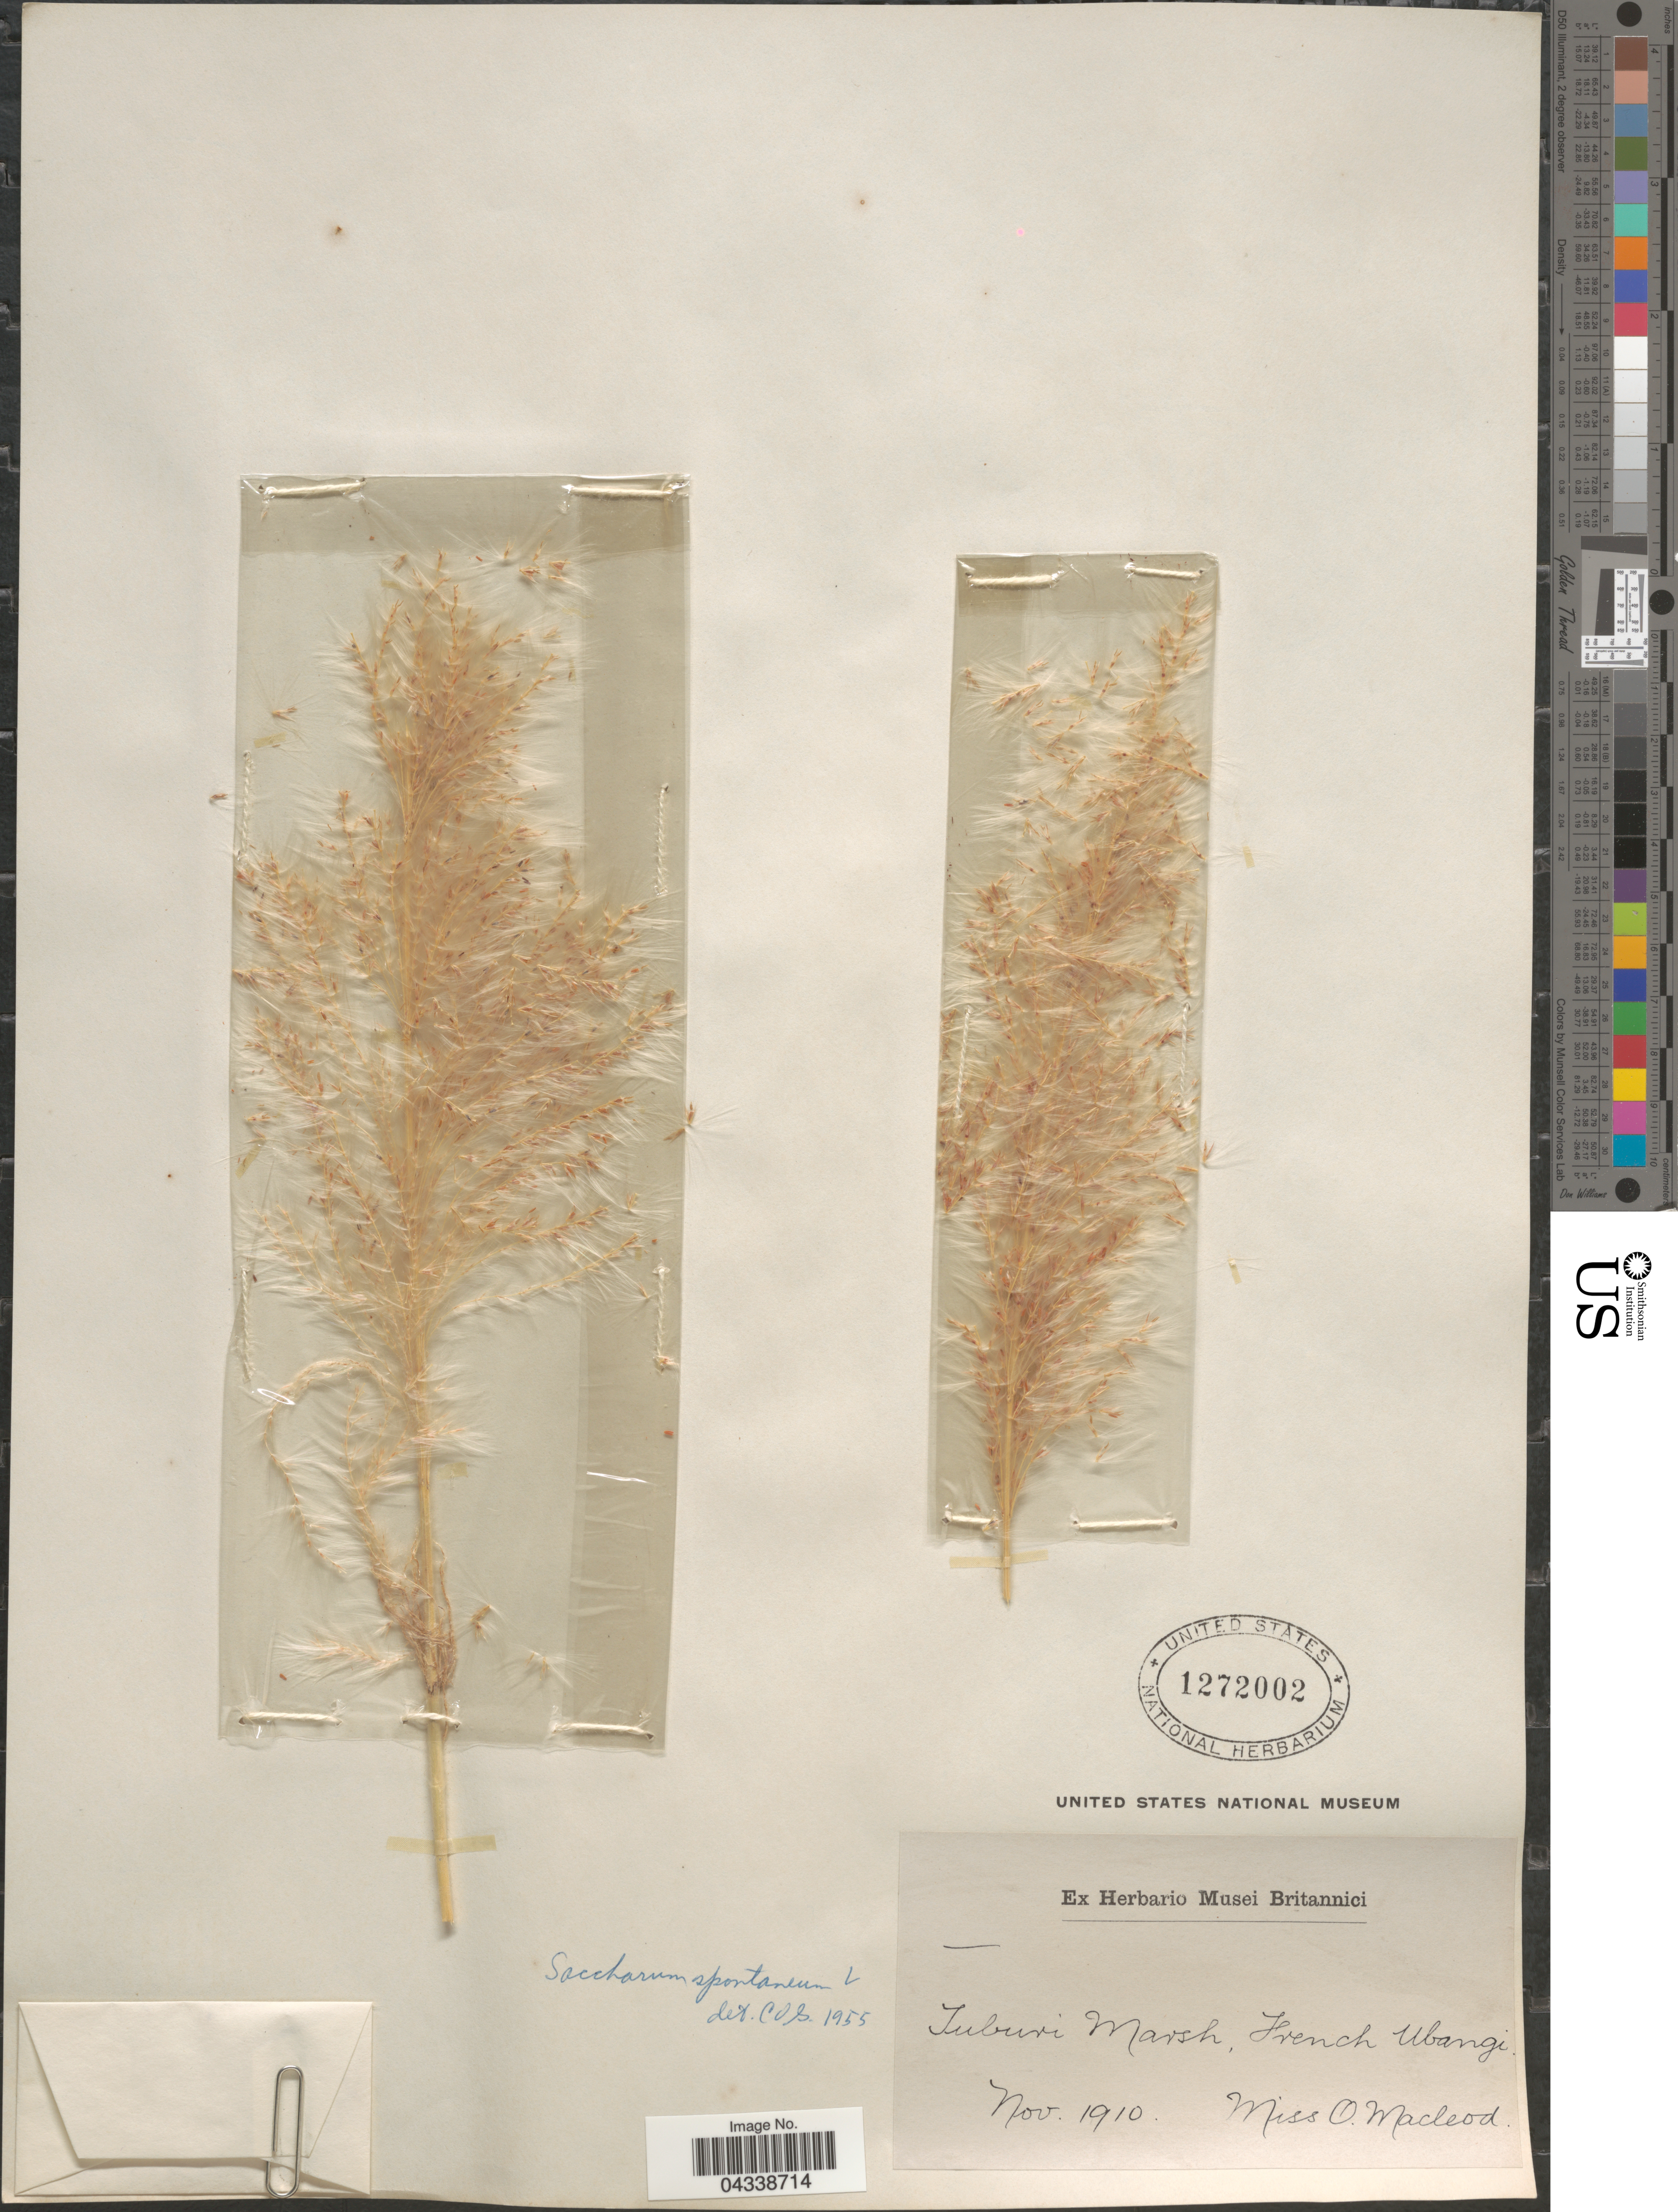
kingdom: Plantae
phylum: Tracheophyta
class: Liliopsida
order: Poales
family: Poaceae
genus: Saccharum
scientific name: Saccharum spontaneum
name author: L.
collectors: O. Macleod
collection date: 1910-11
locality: Tuburi Marsh, French Ubangi.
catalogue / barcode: US 1272002